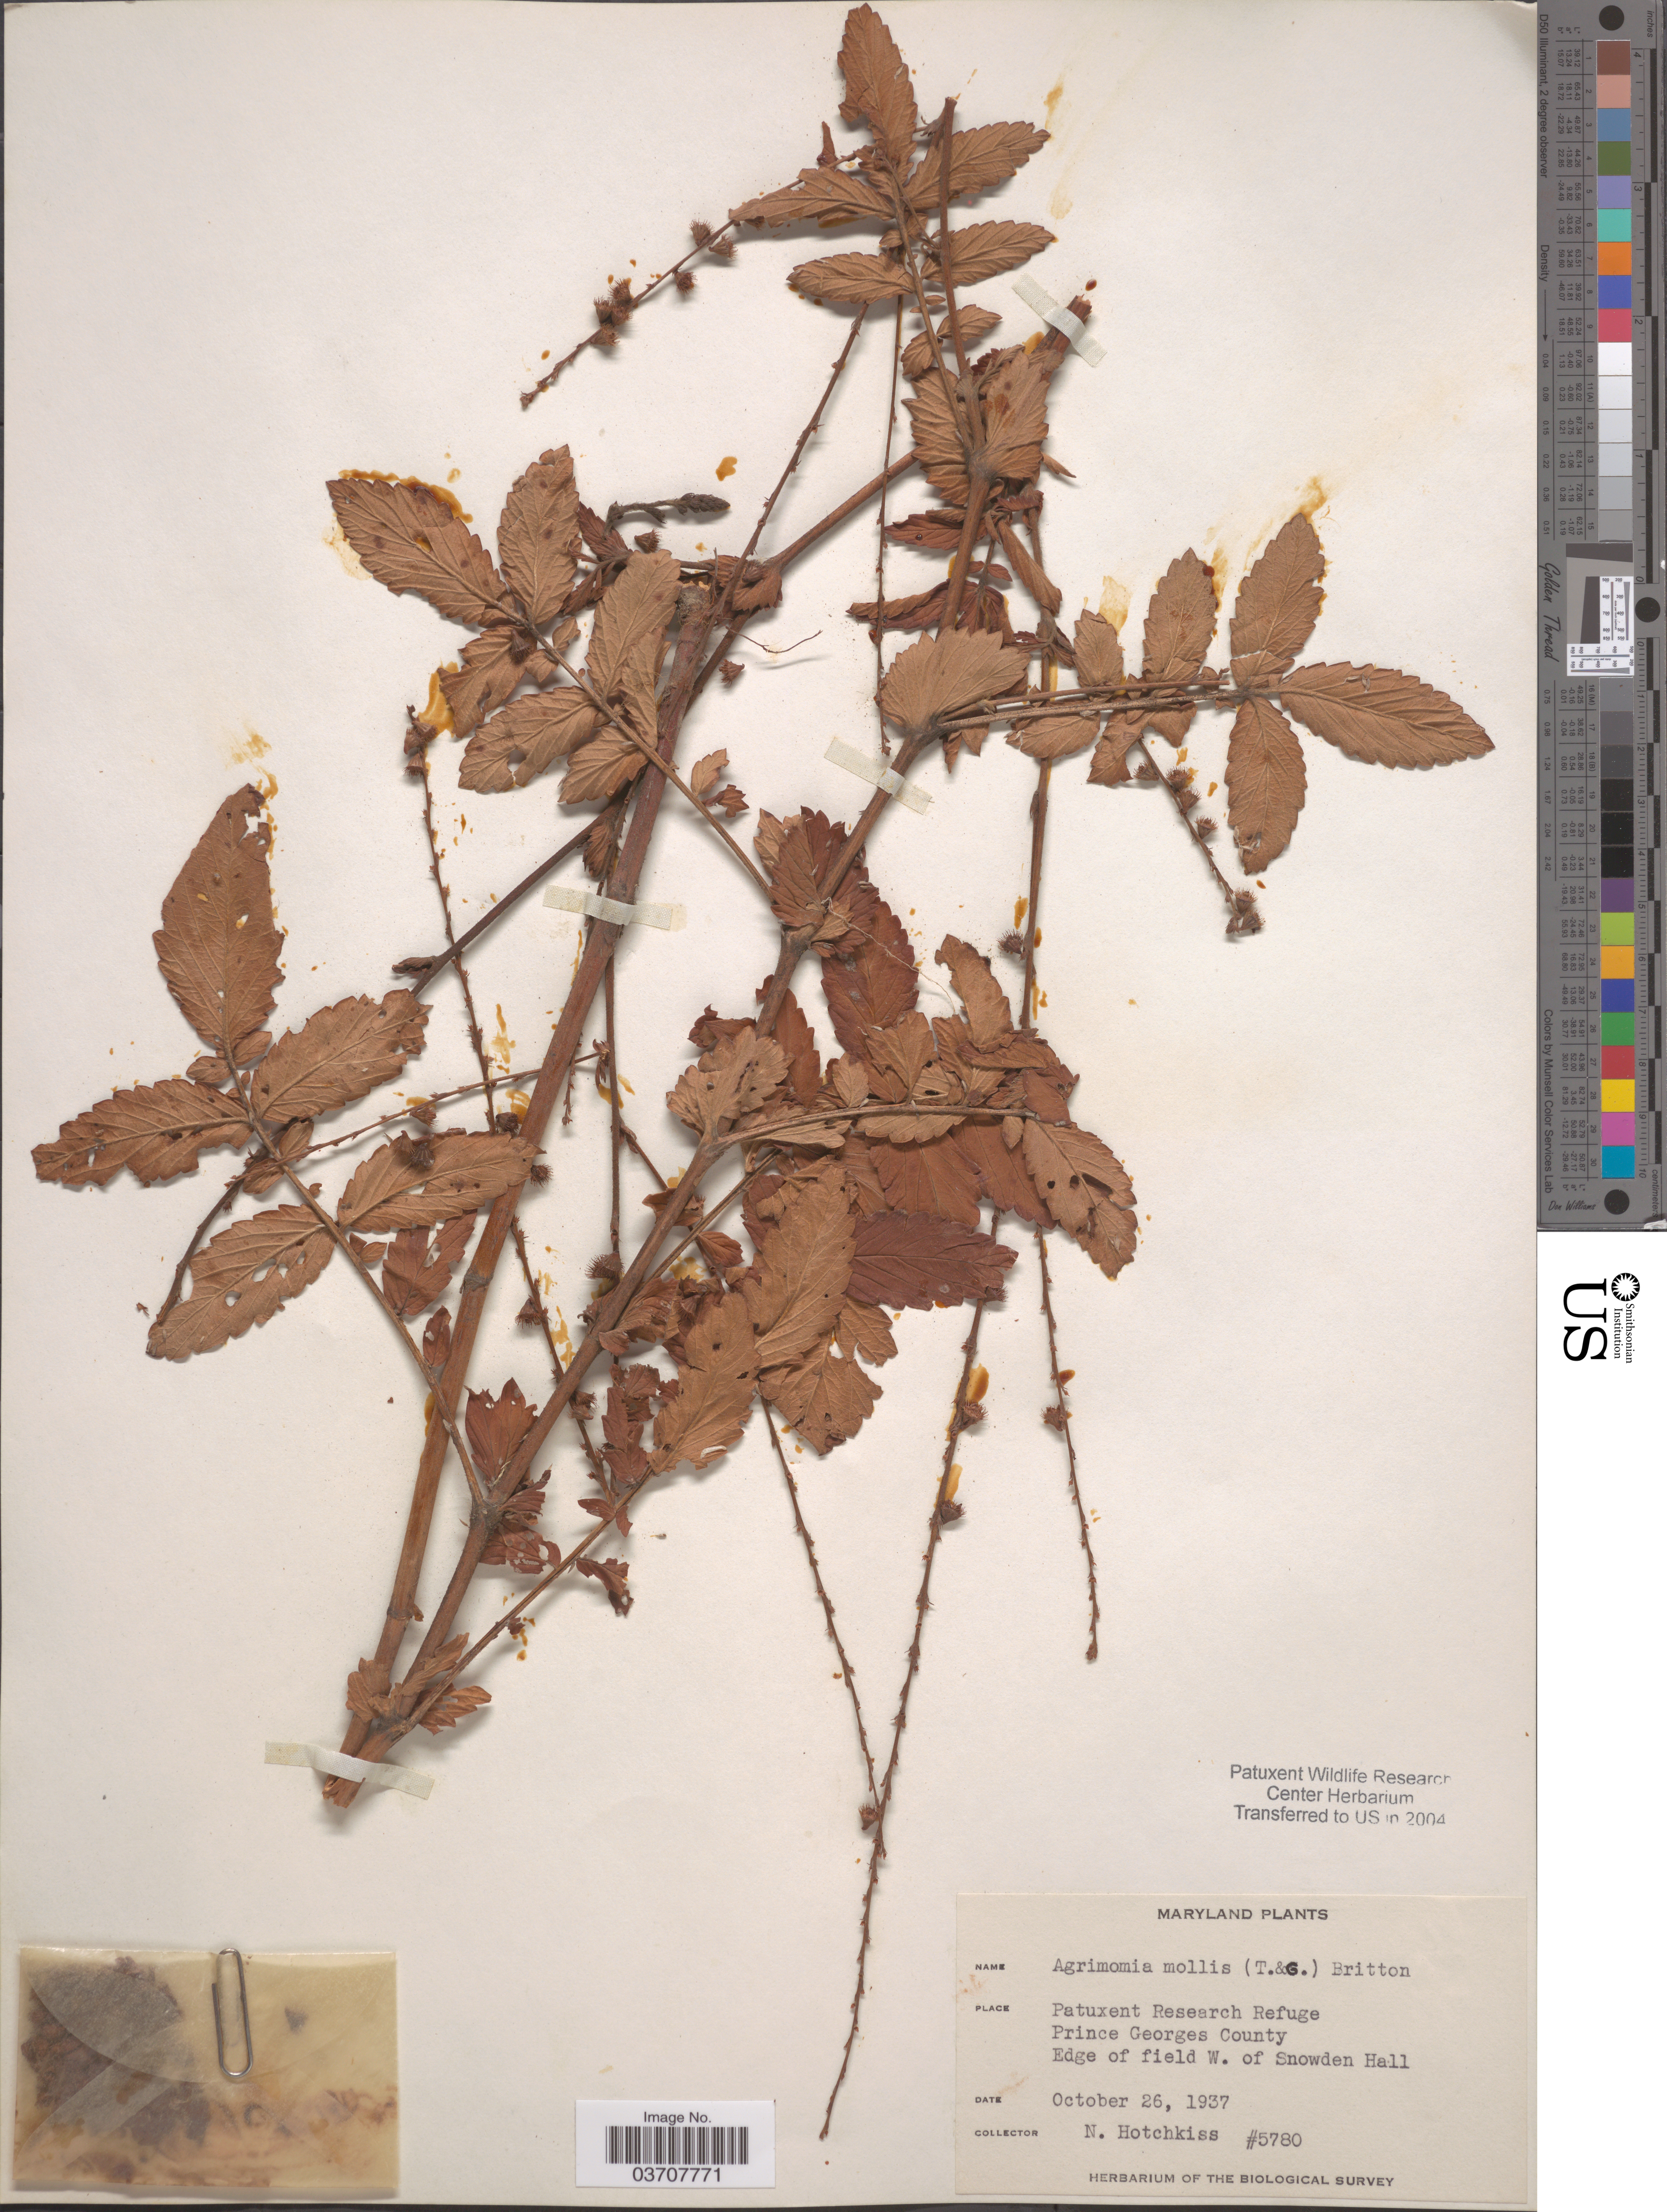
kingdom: Plantae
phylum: Tracheophyta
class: Magnoliopsida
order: Rosales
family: Rosaceae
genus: Agrimonia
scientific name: Agrimonia parviflora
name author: Aiton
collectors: N. Hotchkiss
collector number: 5780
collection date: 1937-10-26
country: United States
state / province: Maryland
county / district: Prince George's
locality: Patuxent Research Refuge. Prince Georges County. Edge of field W. of Snowden Hall.